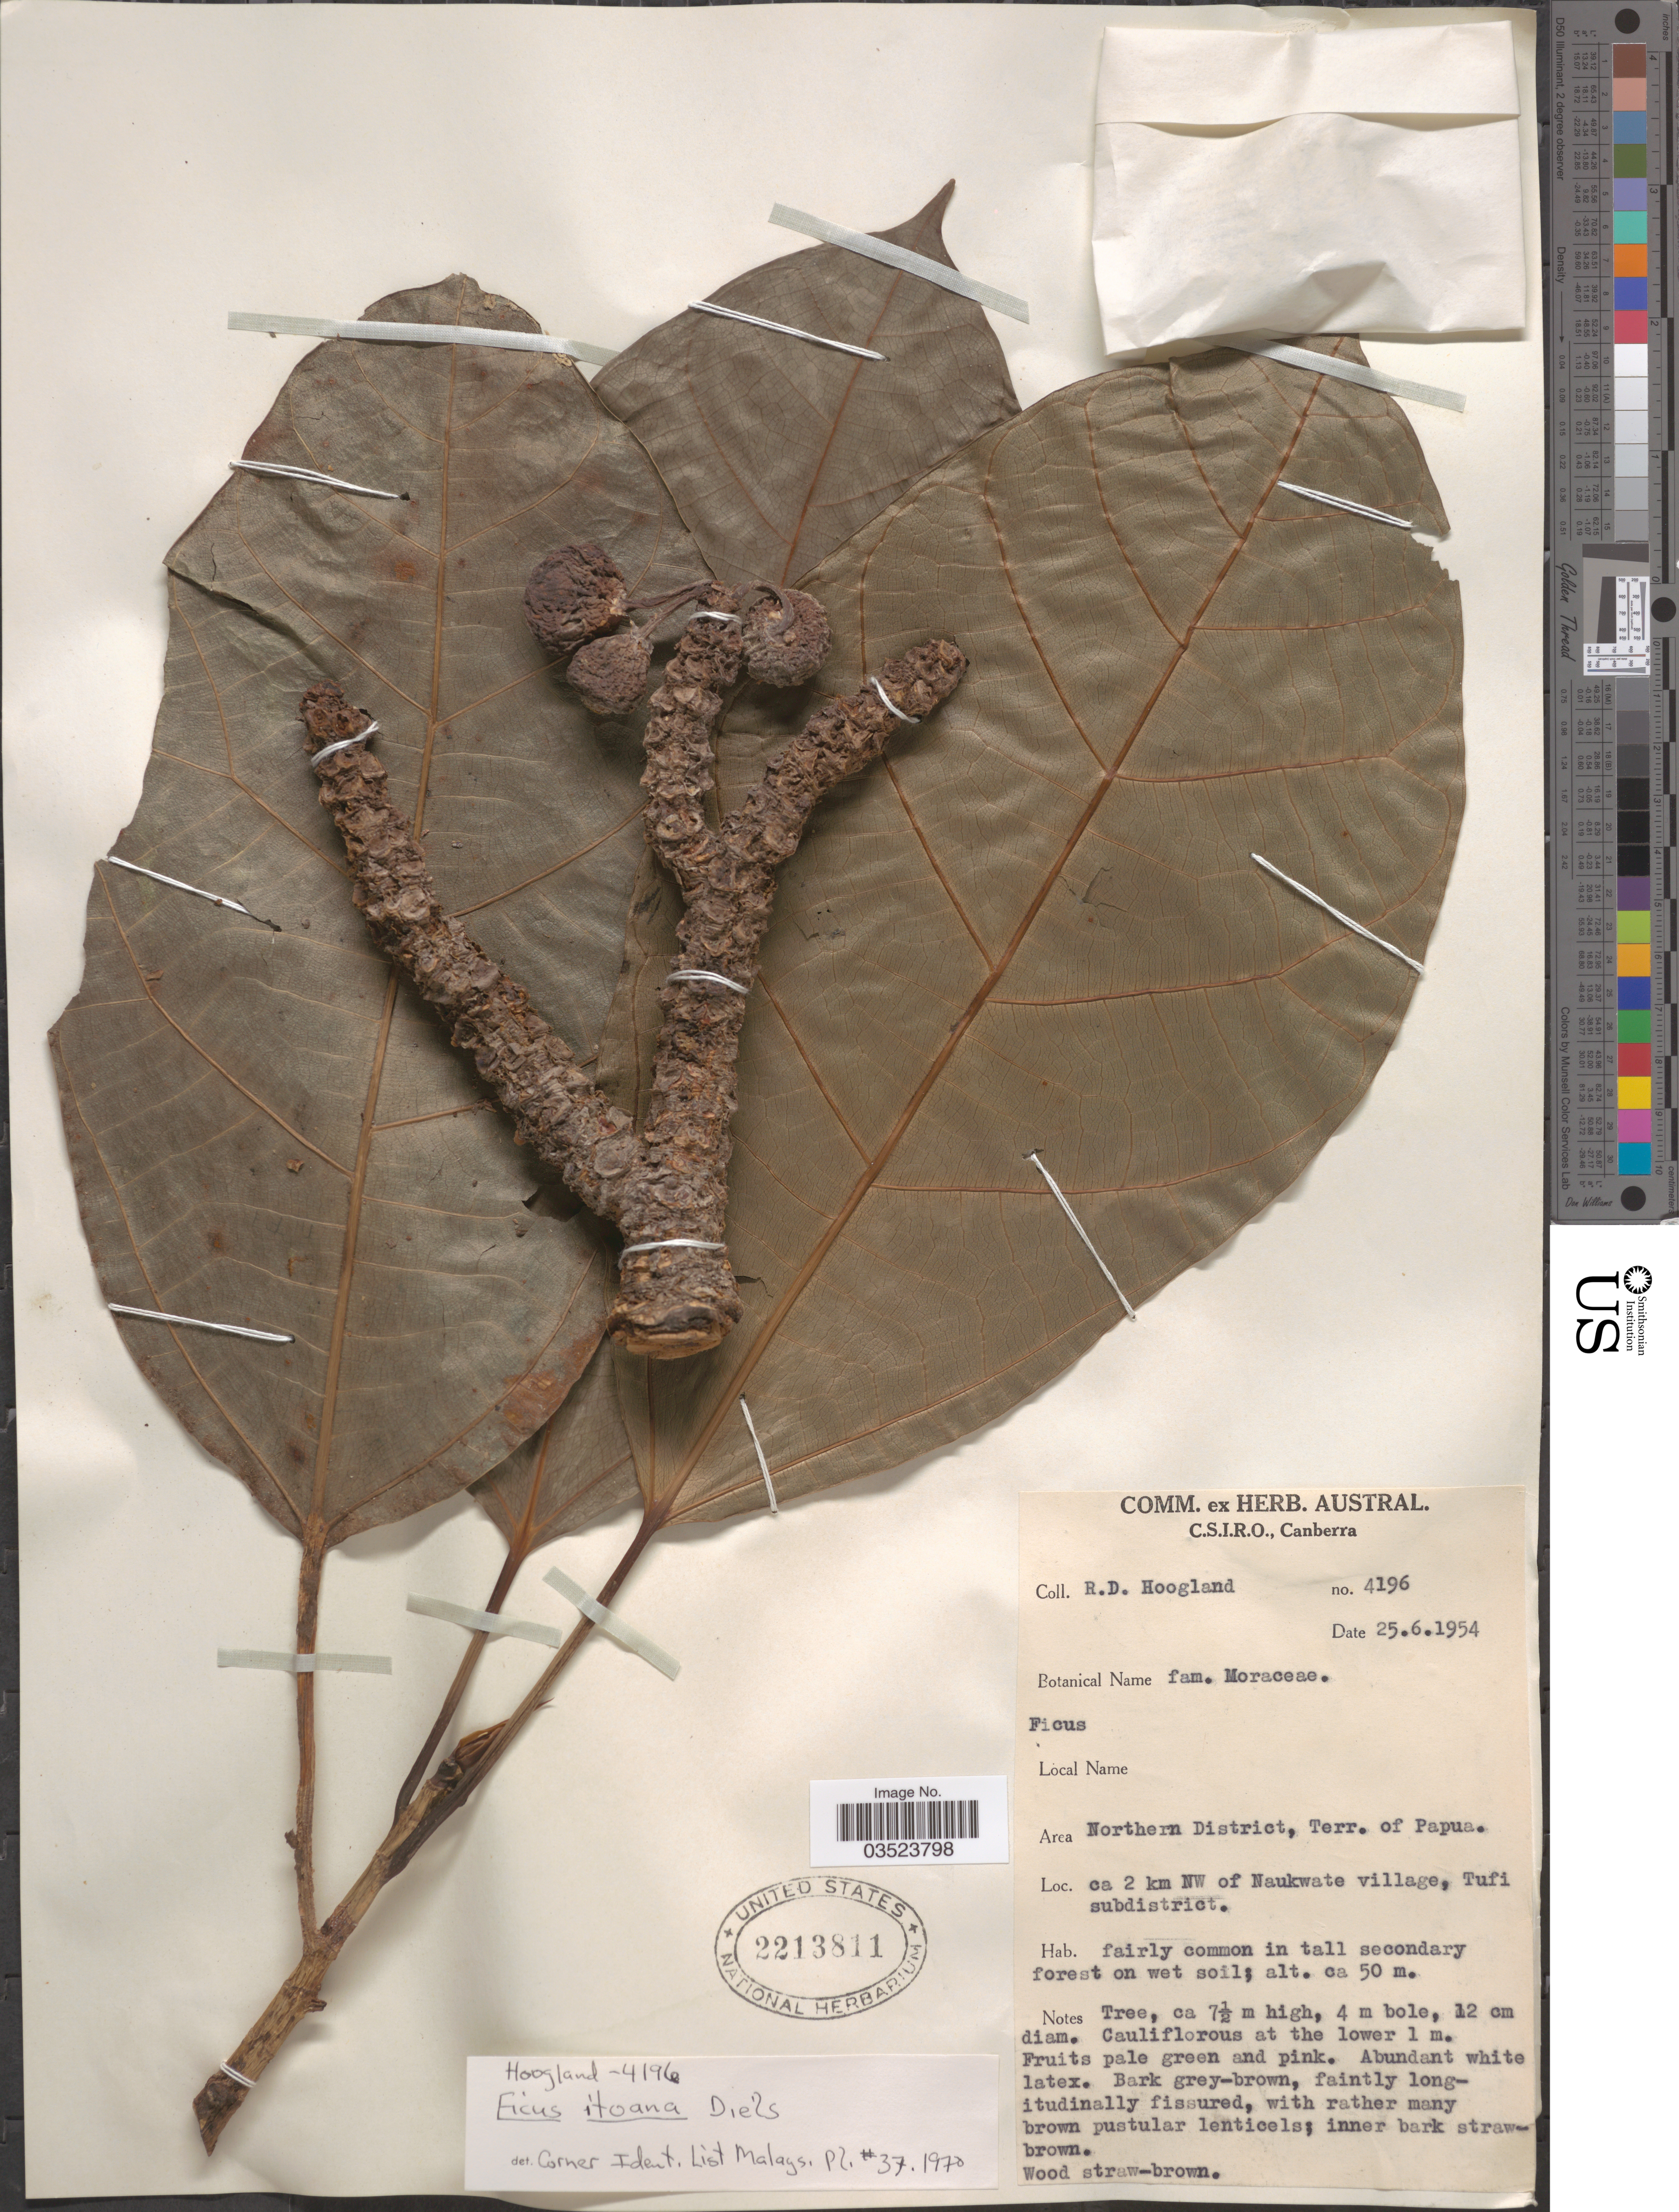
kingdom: Plantae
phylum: Tracheophyta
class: Magnoliopsida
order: Rosales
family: Moraceae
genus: Ficus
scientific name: Ficus itoana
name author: Diels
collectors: R. D. Hoogland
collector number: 4196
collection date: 1954-06-25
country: Papua New Guinea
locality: Area Northern District, Terr. of Papua. Ca. 2 km NW of Naukwate village, Tufi subdistrict.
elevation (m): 50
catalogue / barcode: US 2213811